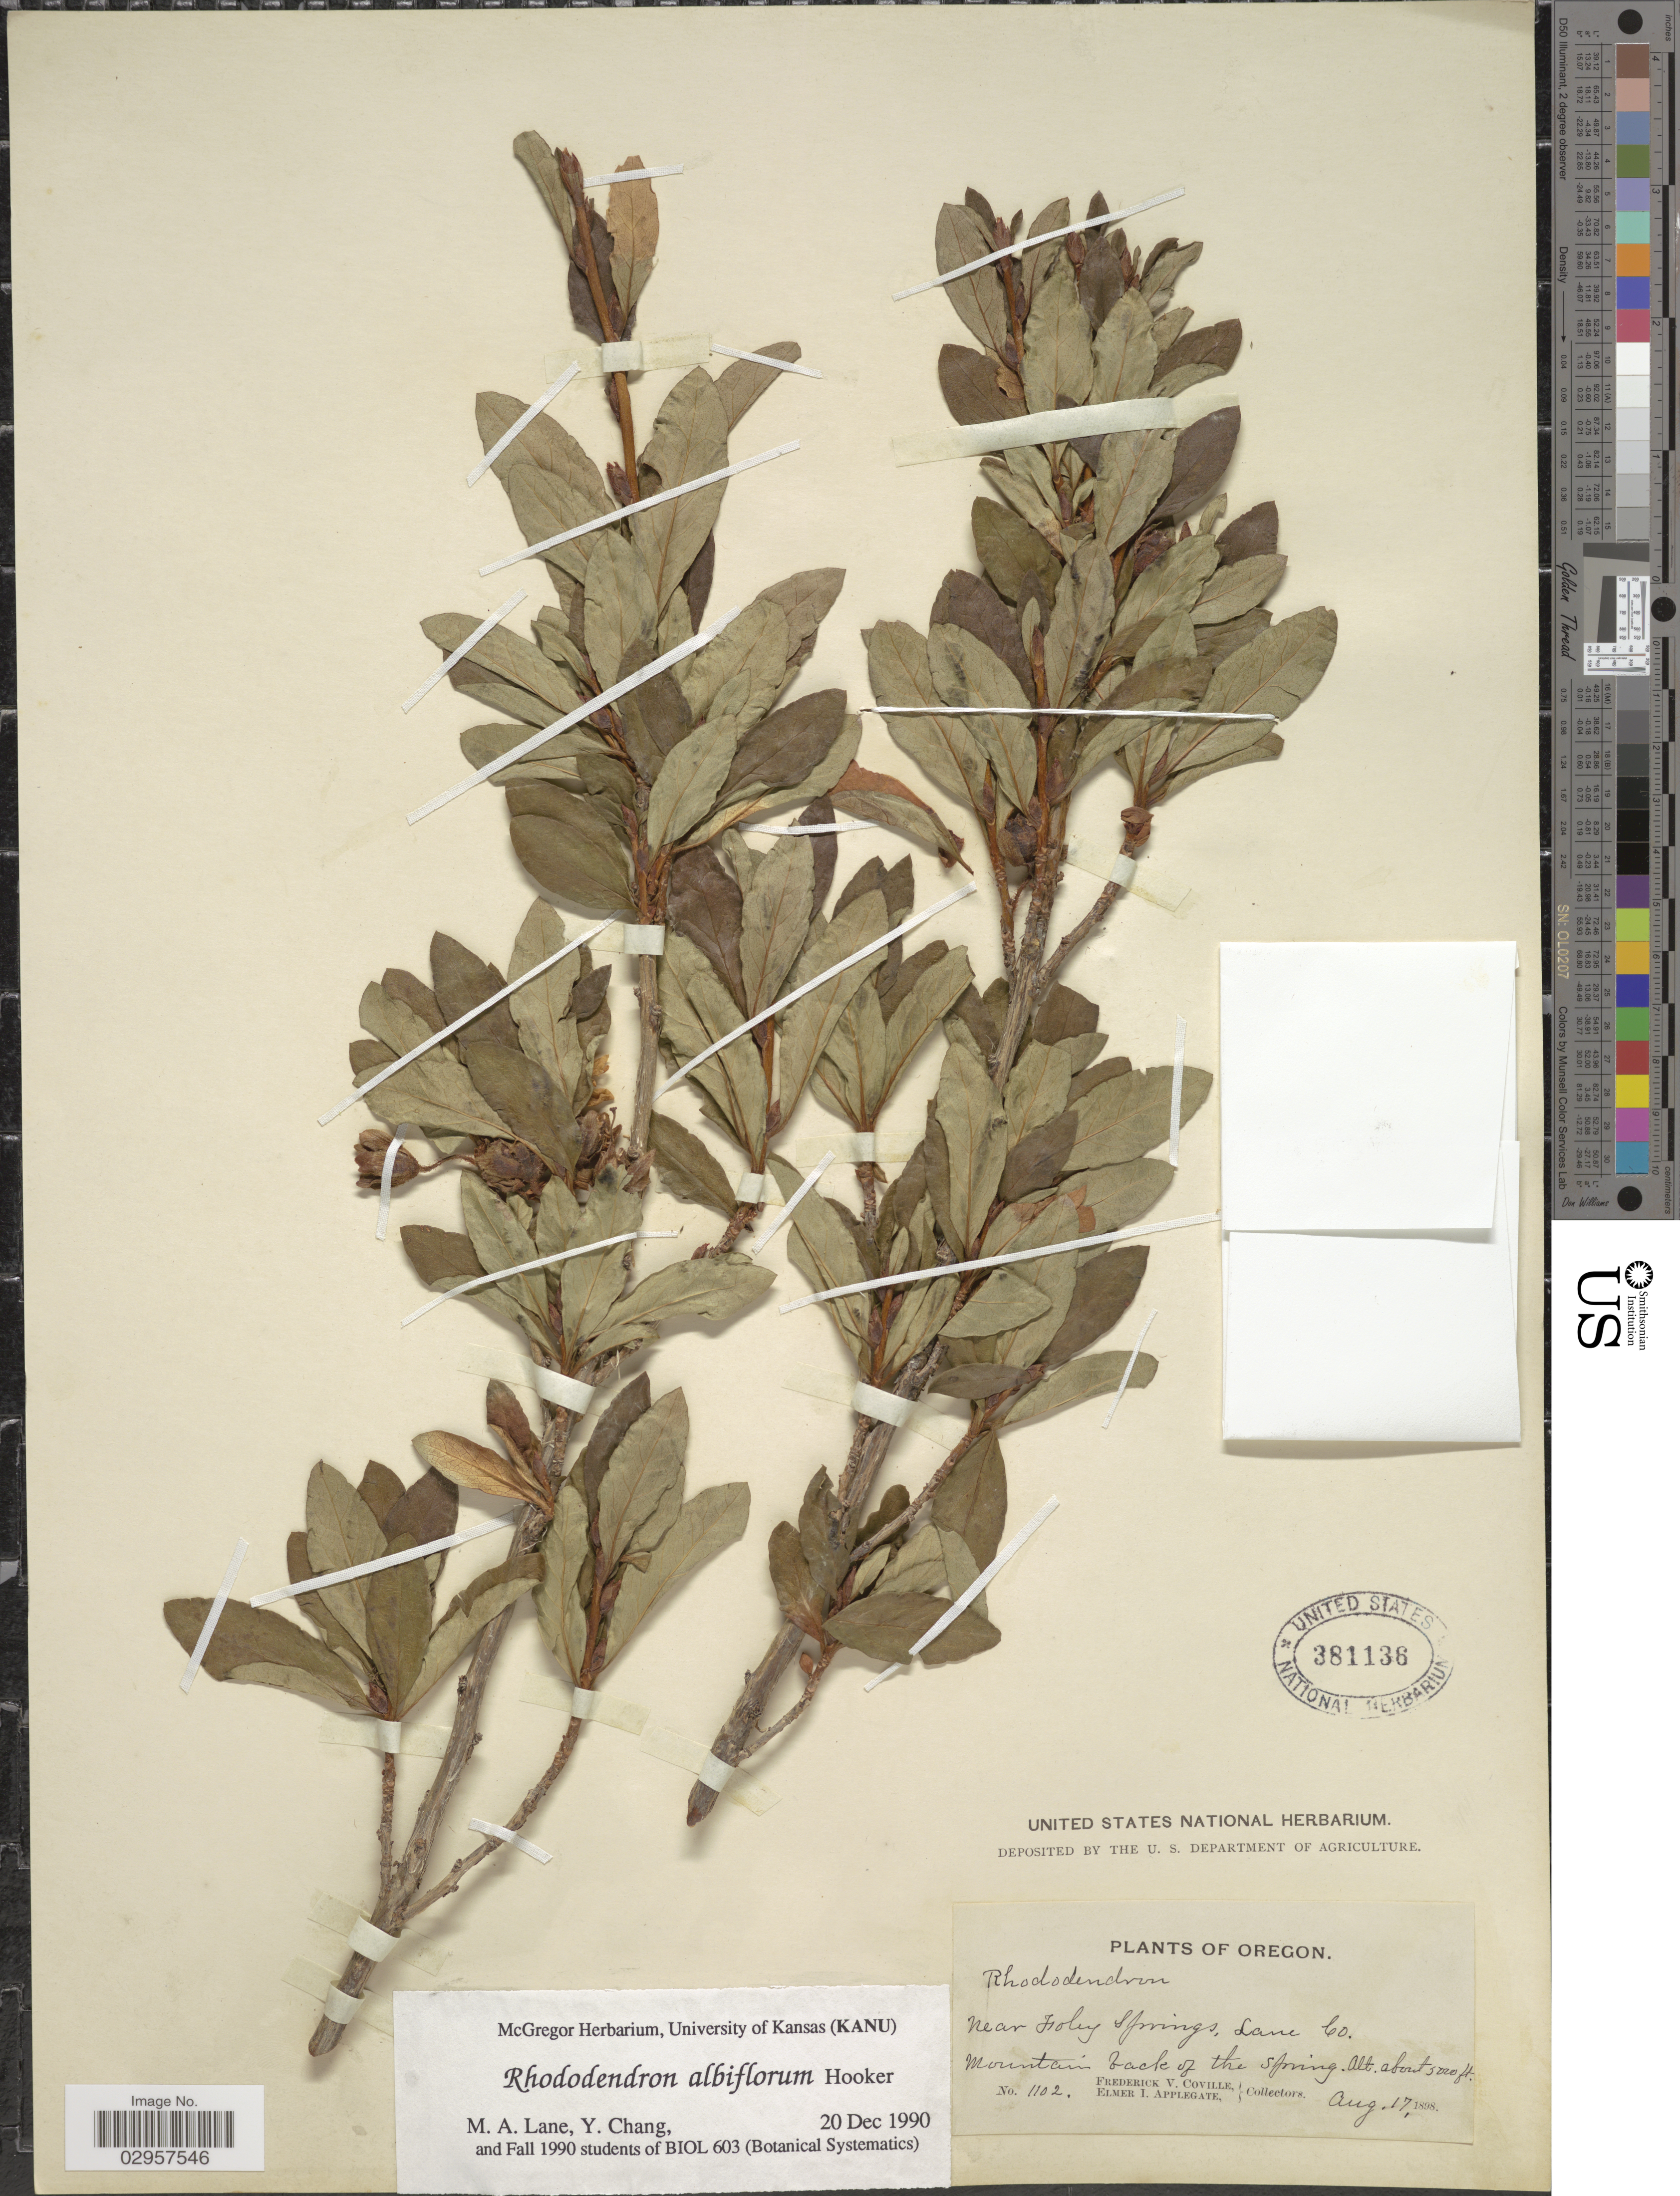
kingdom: Plantae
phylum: Tracheophyta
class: Magnoliopsida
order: Ericales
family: Ericaceae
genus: Rhododendron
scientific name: Rhododendron albiflorum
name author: Hook.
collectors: F. V. Coville & E. I. Applegate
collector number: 1102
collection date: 1898-08-17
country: United States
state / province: Oregon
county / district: Lane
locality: Near Foley Springs, Lane Co. Mountain back of the spring.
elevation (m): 1524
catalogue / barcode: US 381136